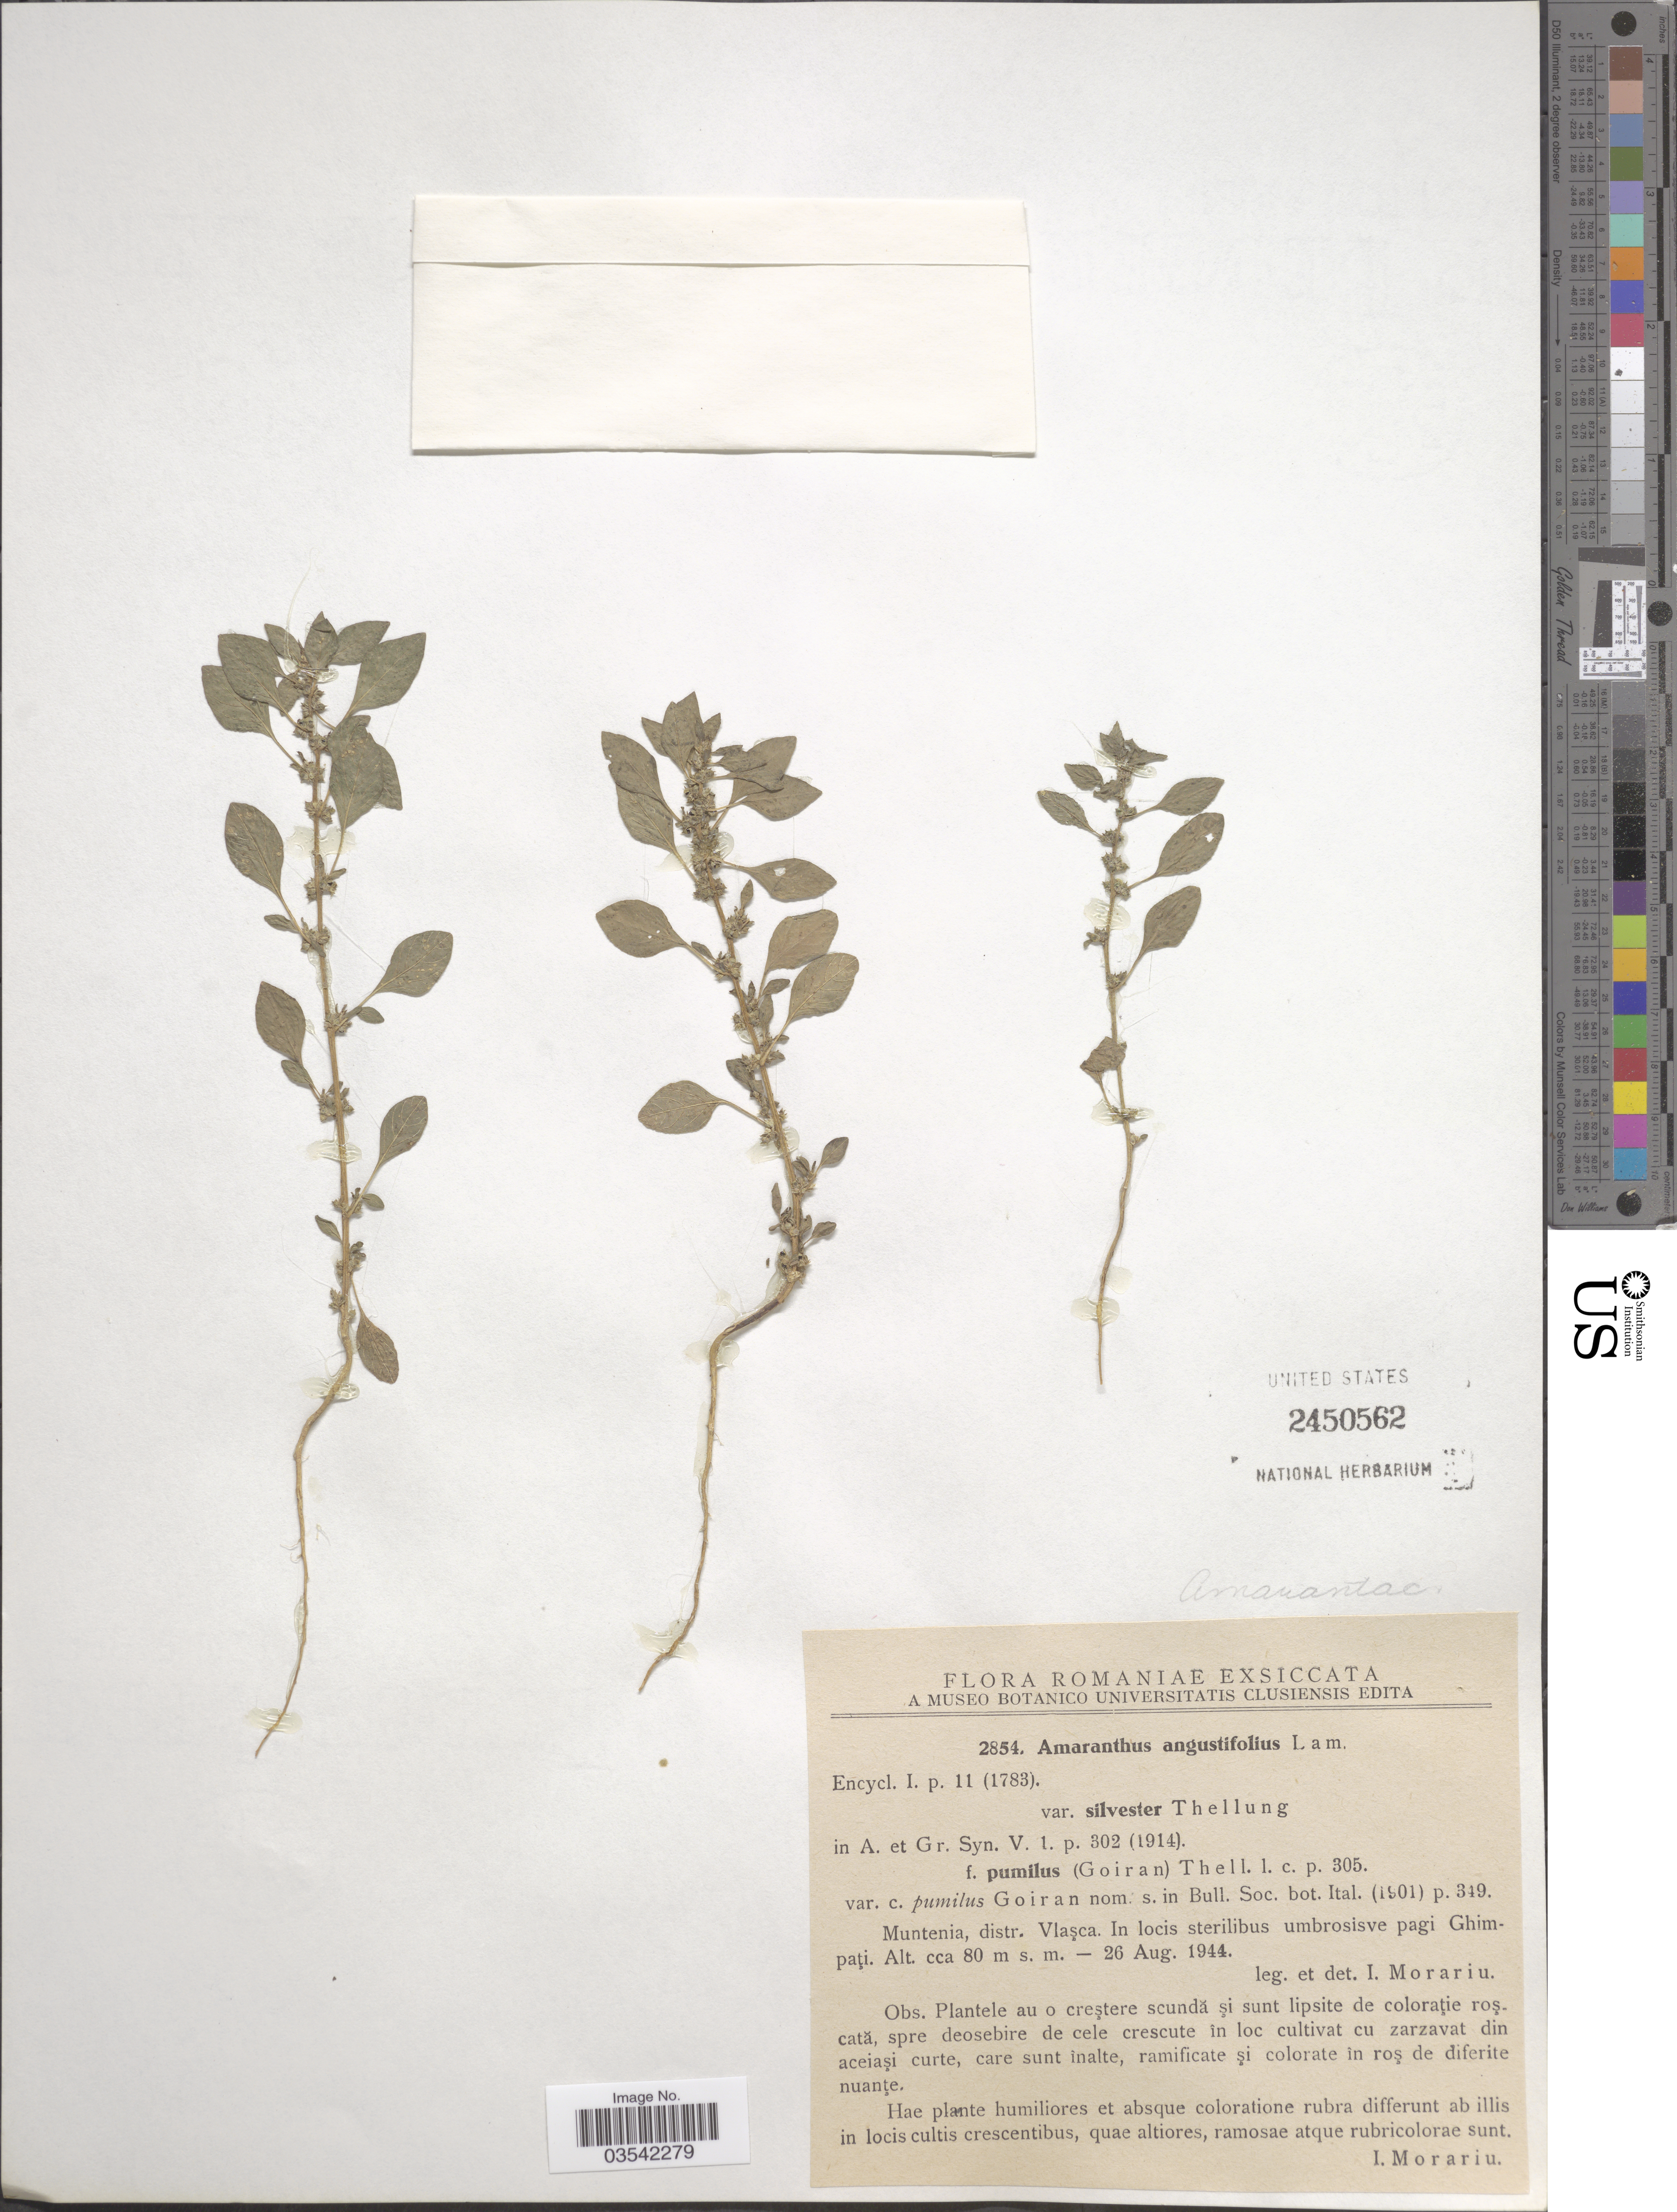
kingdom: Plantae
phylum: Tracheophyta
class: Magnoliopsida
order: Caryophyllales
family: Amaranthaceae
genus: Amaranthus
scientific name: Amaranthus angustifolius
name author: M. Bieb. ex Willd.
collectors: I. Morariu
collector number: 2854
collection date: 1944-08-26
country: Romania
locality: Muntenia, distr. Vlaşca. In locis sterilibus umbrosisve pagi Ghimpati.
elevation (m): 80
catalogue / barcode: US 2450562